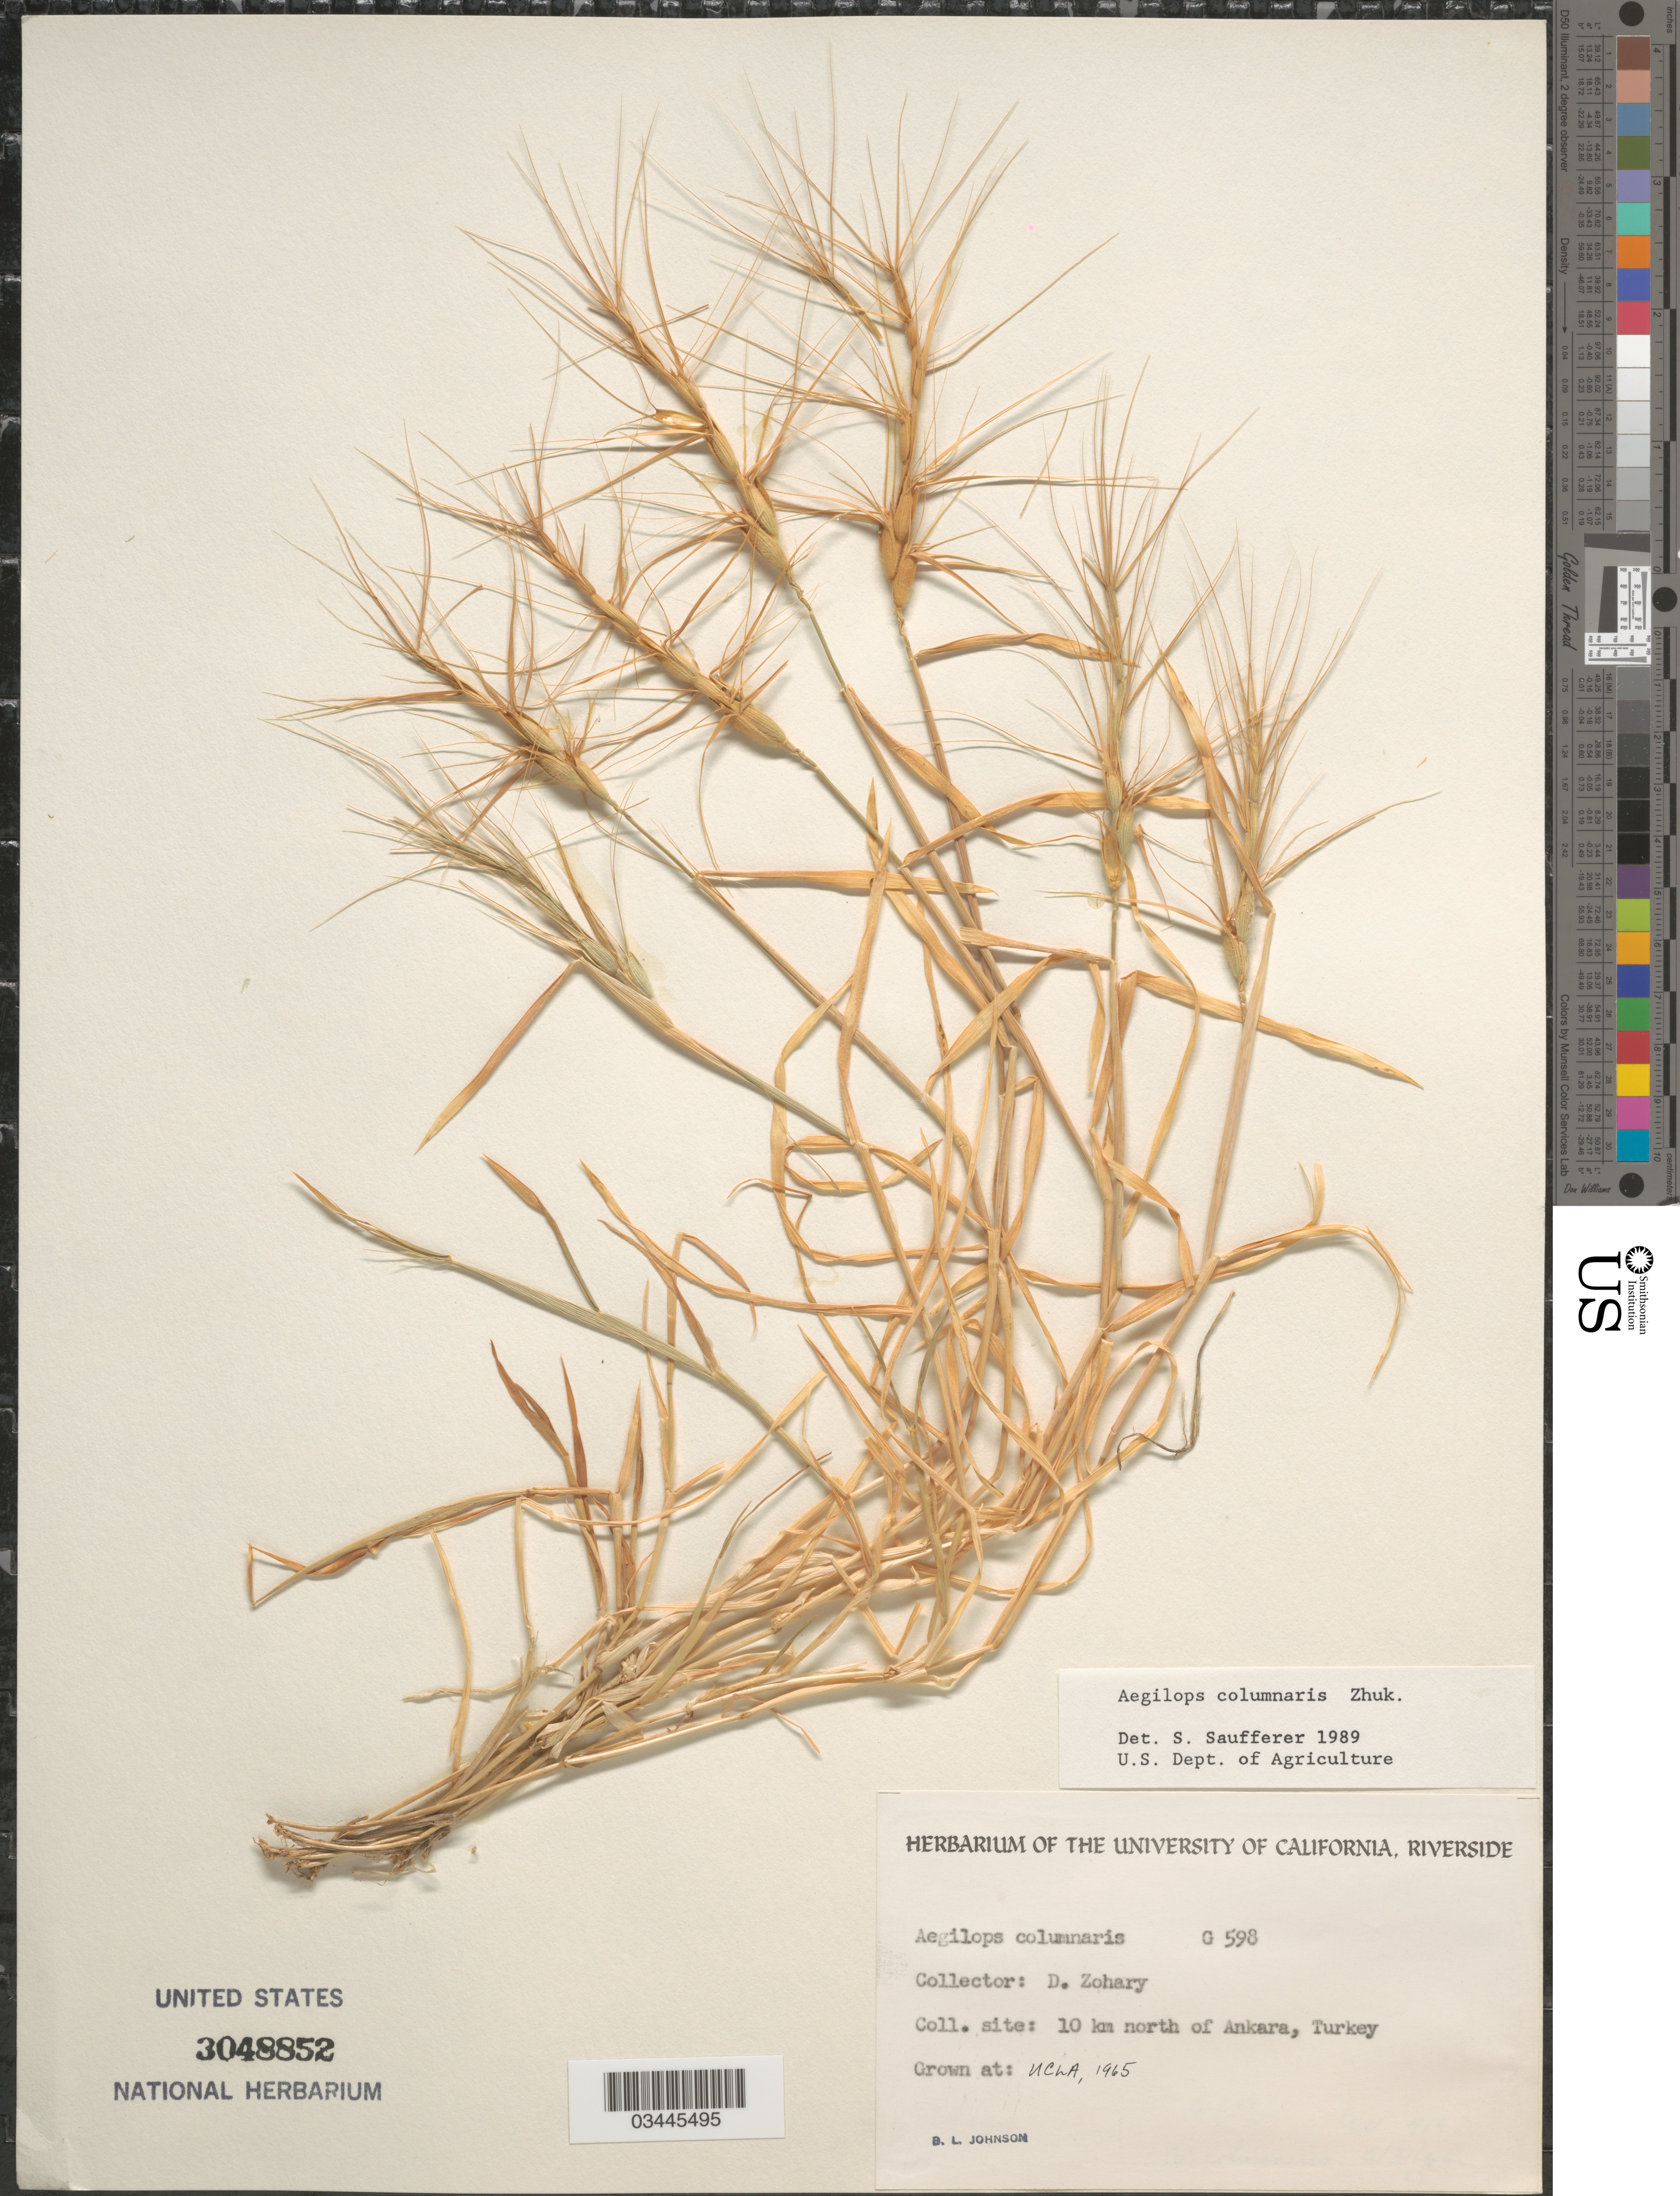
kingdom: Plantae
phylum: Tracheophyta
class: Liliopsida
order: Poales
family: Poaceae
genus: Aegilops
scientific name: Aegilops columnaris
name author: Zhuk.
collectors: B. Johnson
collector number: G598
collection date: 1965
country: United States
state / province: California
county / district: Los Angeles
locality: UCLA.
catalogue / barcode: US 3048852